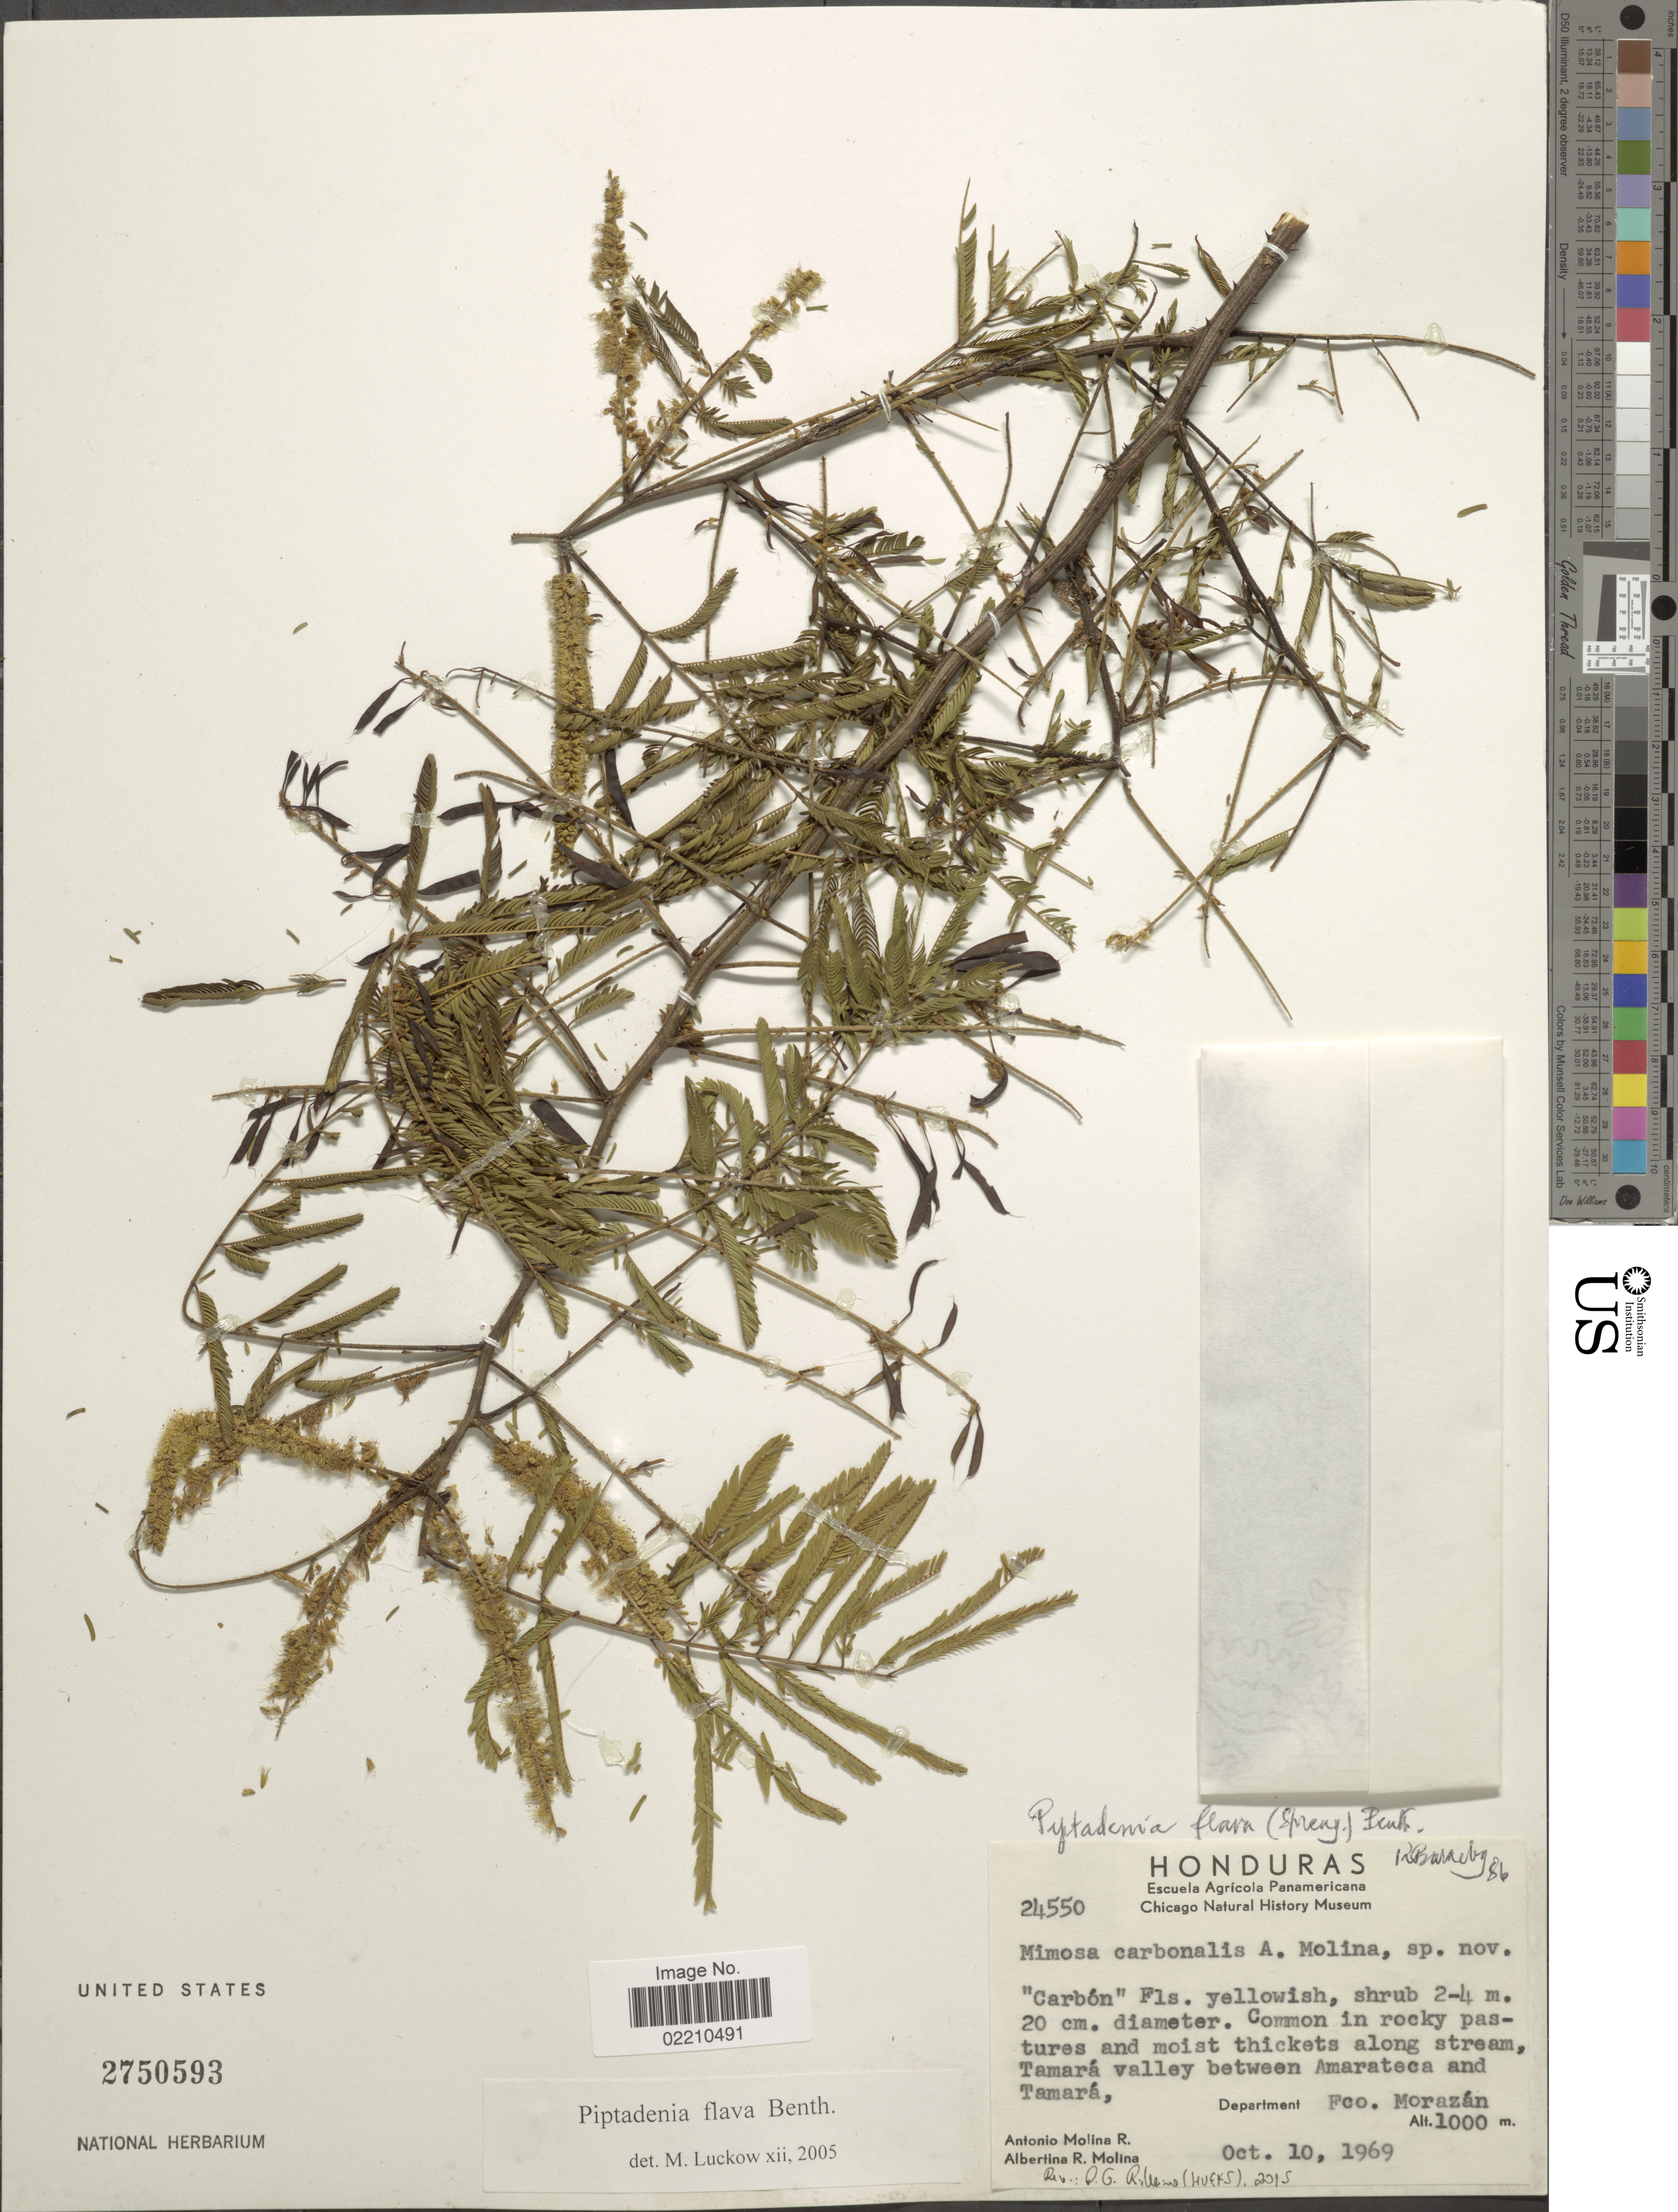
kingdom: Plantae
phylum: Tracheophyta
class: Magnoliopsida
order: Fabales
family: Fabaceae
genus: Piptadenia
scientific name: Piptadenia flava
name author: (DC.) Benth.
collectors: A. Molina R. & A. R. Molina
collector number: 24550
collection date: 1969-10-10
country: Honduras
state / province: Fco. Morazán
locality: Tamara Valley between Amarateca and Tamara, Department of Fco. Morazan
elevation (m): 1000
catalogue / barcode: US 2750593